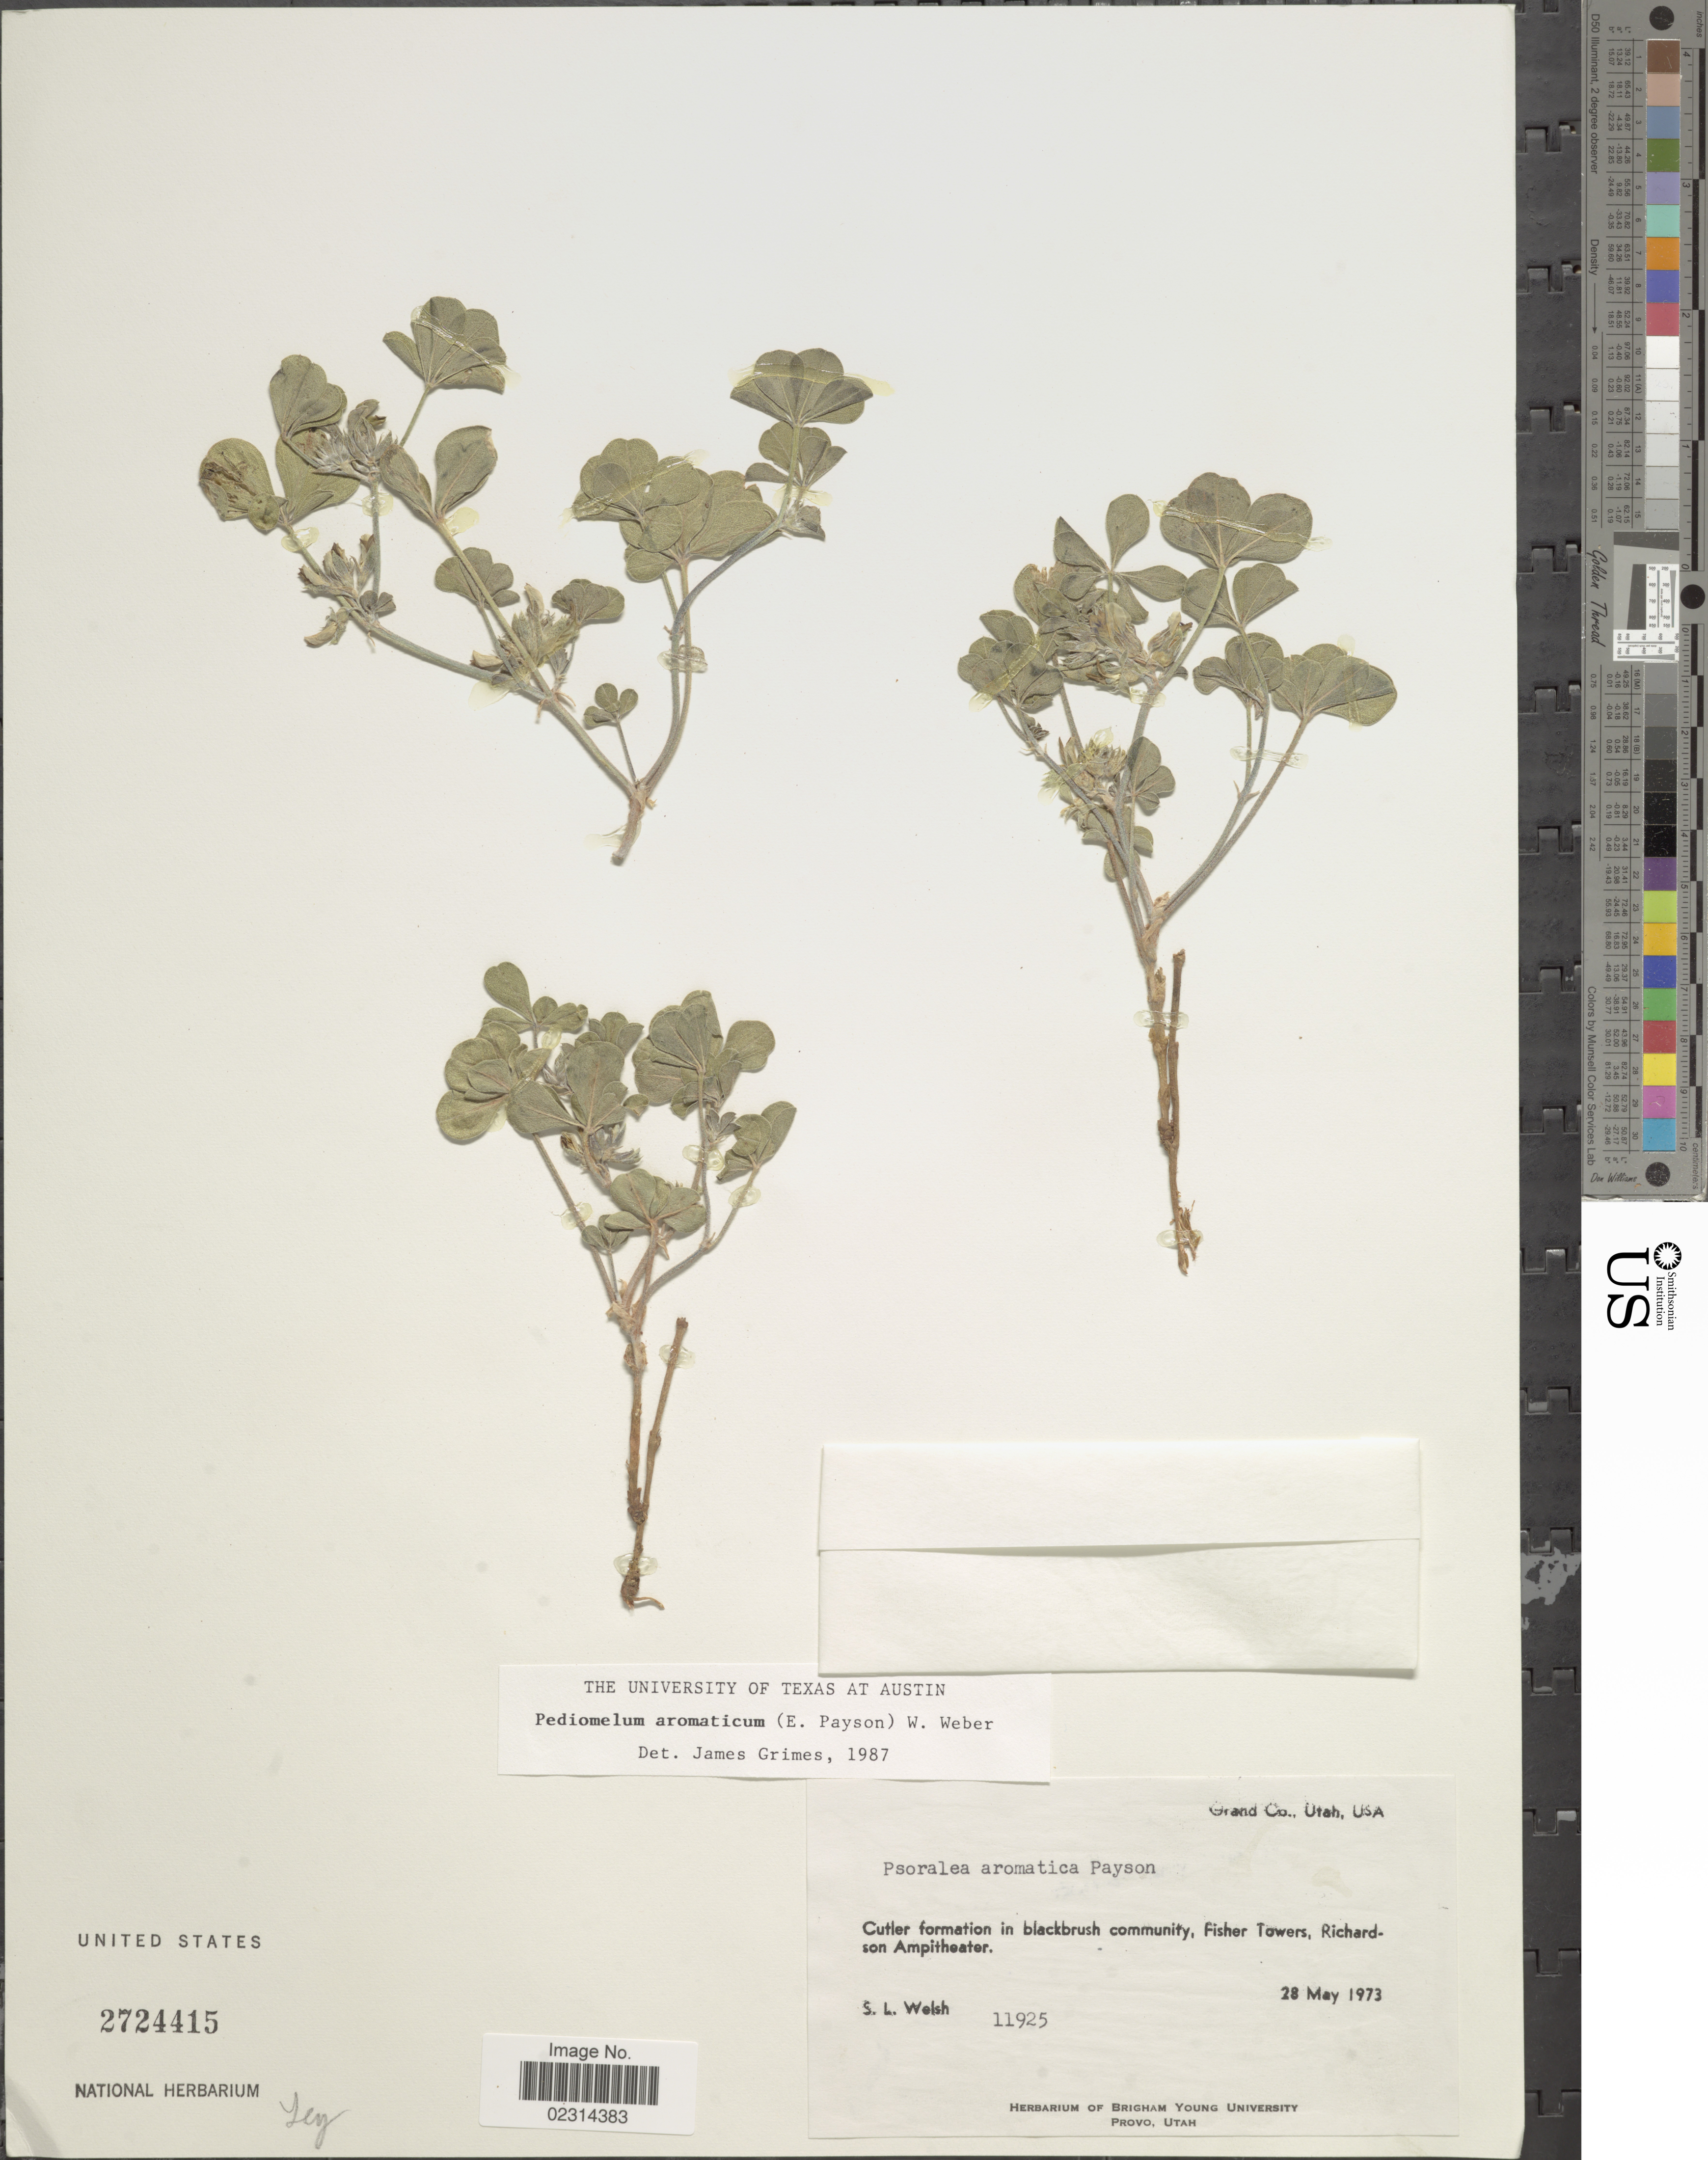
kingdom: Plantae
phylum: Tracheophyta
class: Magnoliopsida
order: Fabales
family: Fabaceae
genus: Pediomelum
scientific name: Pediomelum aromaticum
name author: (Payson) W.A. Weber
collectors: S. Welsh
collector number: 11925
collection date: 1973-05-28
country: United States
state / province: Utah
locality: Grand Co. Fisher Towers, Richardson Ampitheater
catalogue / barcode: US 2724415